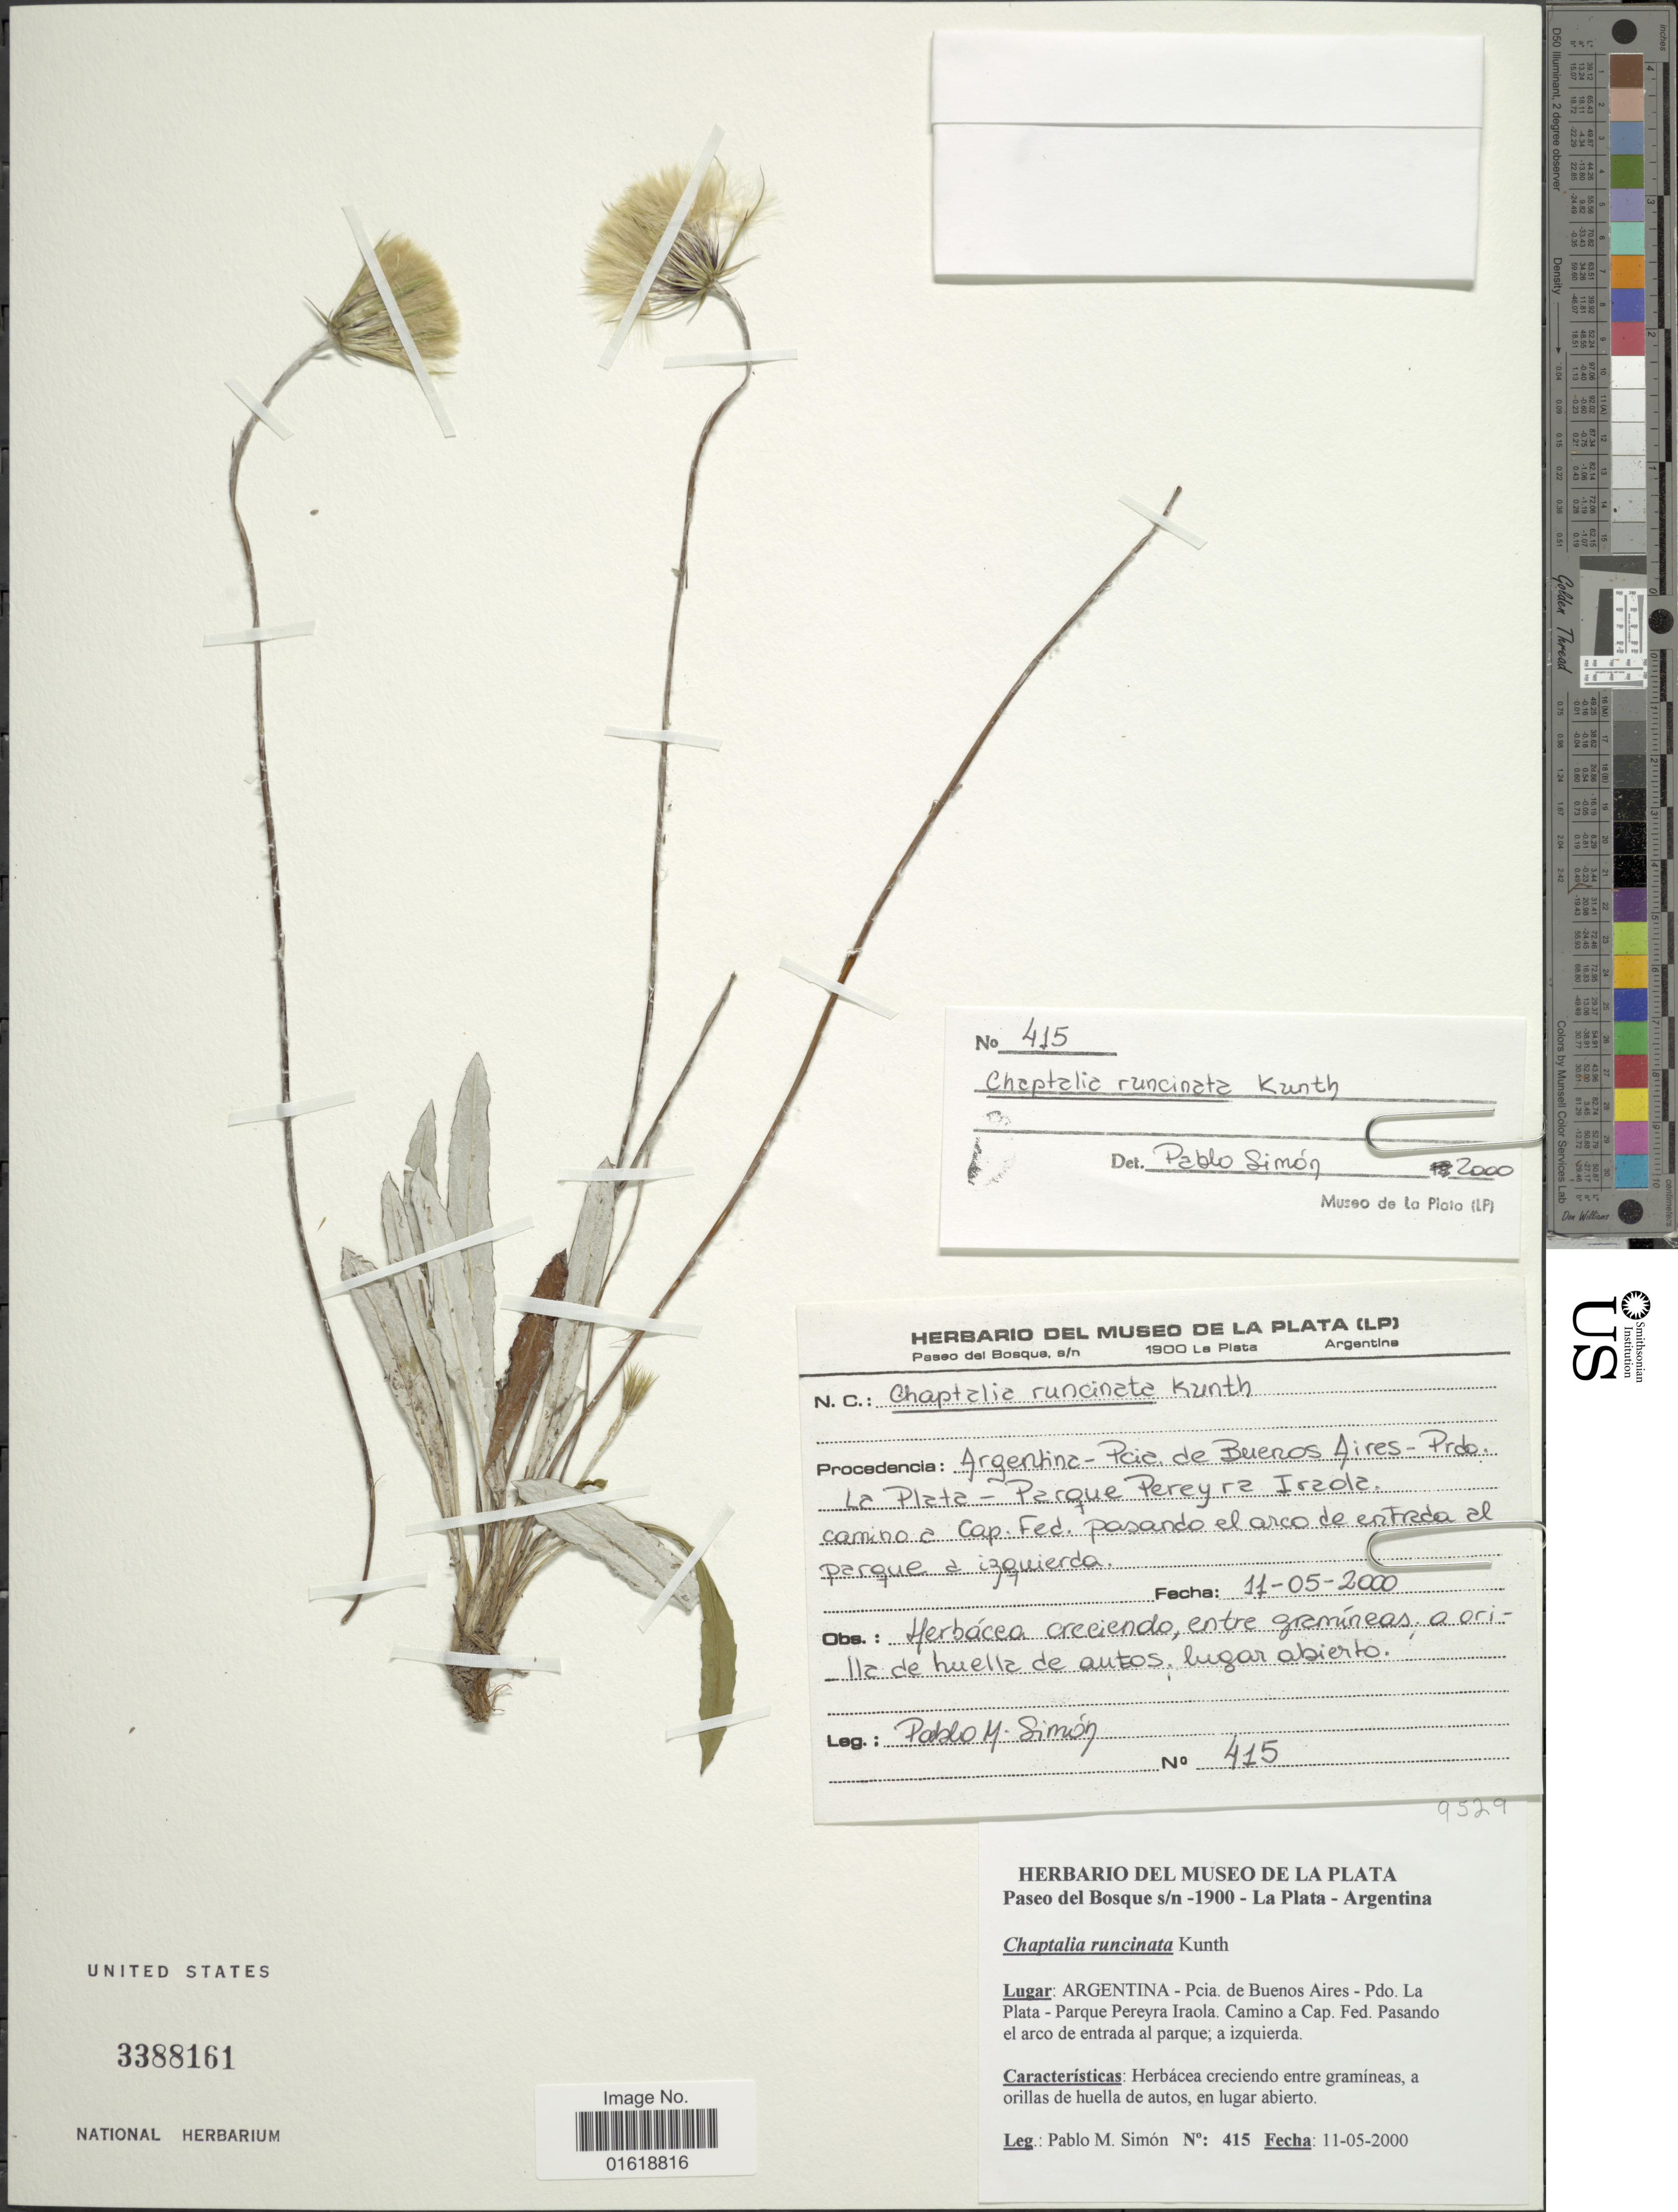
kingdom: Plantae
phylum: Tracheophyta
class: Magnoliopsida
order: Asterales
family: Asteraceae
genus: Chaptalia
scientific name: Chaptalia runcinata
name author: Kunth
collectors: P. M. Simón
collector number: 415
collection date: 2000-05-11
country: Argentina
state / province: Buenos Aires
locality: Pdo. La Plata - Parque Pereyra Iraola. Camino a Cap. Fed. Pasando el arco de entrada al paque; a izquierda.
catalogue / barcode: US 3388161